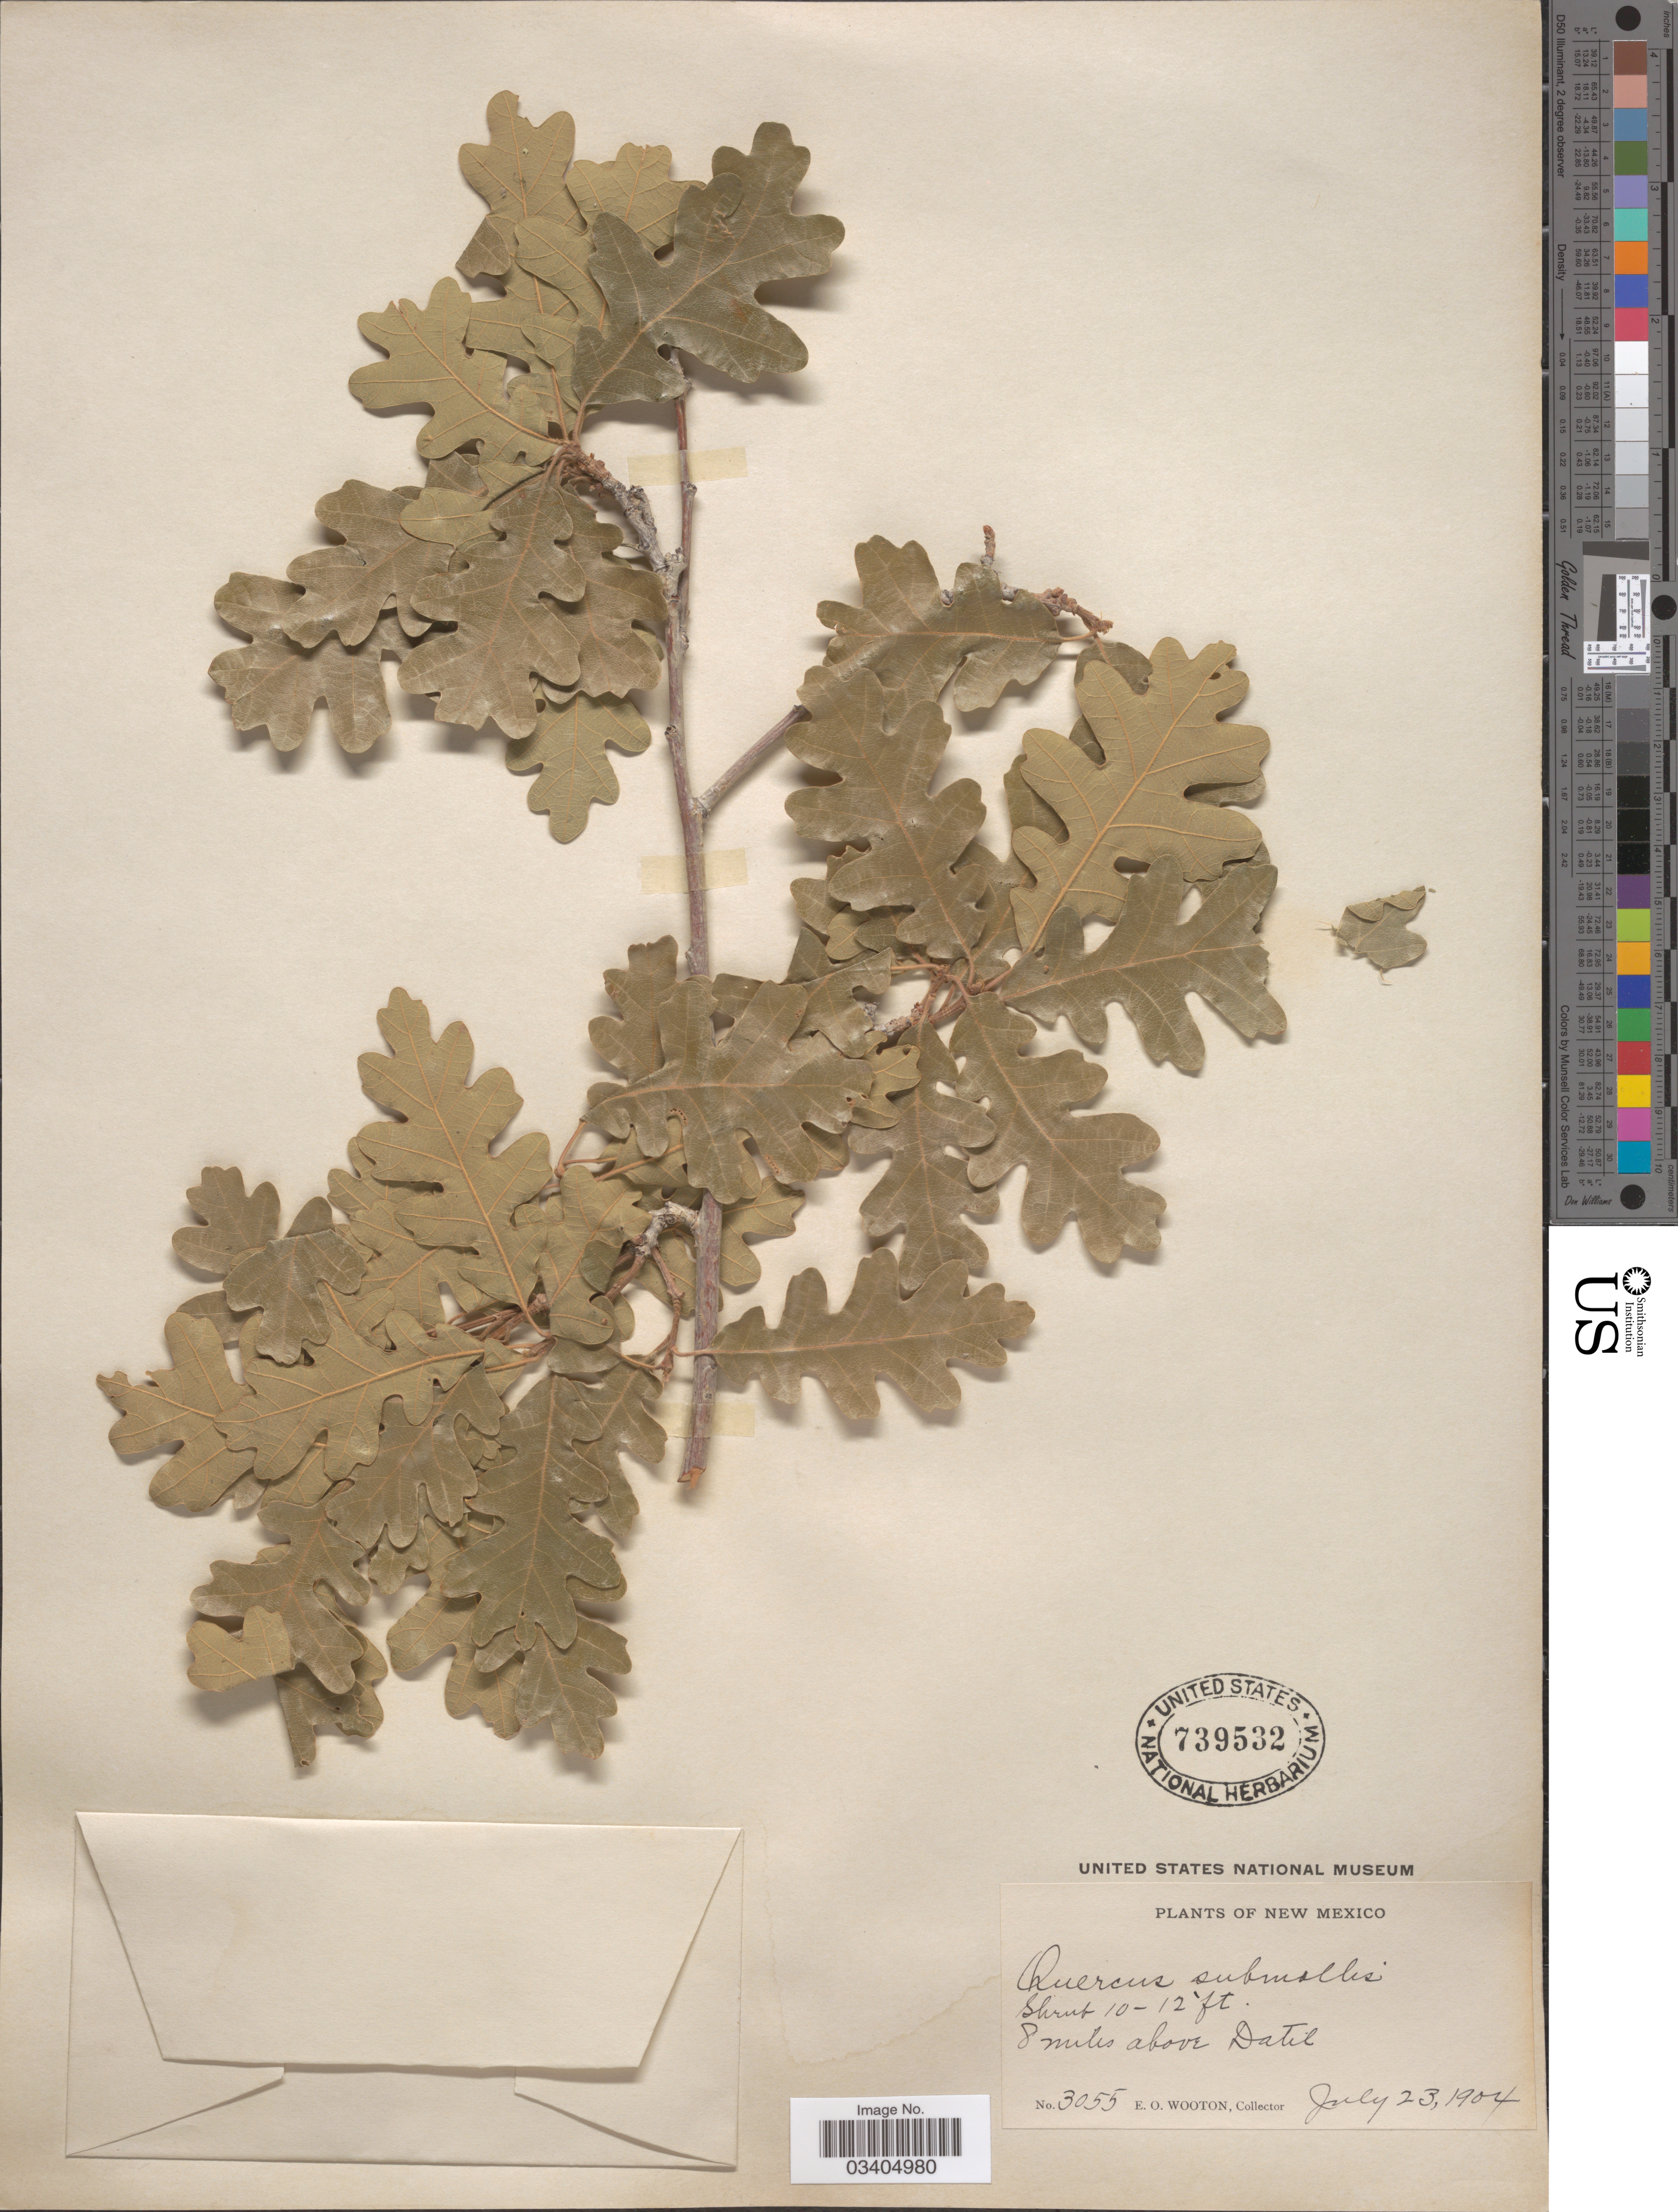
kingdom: Plantae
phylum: Tracheophyta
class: Magnoliopsida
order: Fagales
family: Fagaceae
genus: Quercus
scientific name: Quercus gambelii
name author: Nutt.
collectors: E. O. Wooton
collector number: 3055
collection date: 1904-07-23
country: United States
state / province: New Mexico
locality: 8 miles above Datil.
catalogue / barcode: US 739532